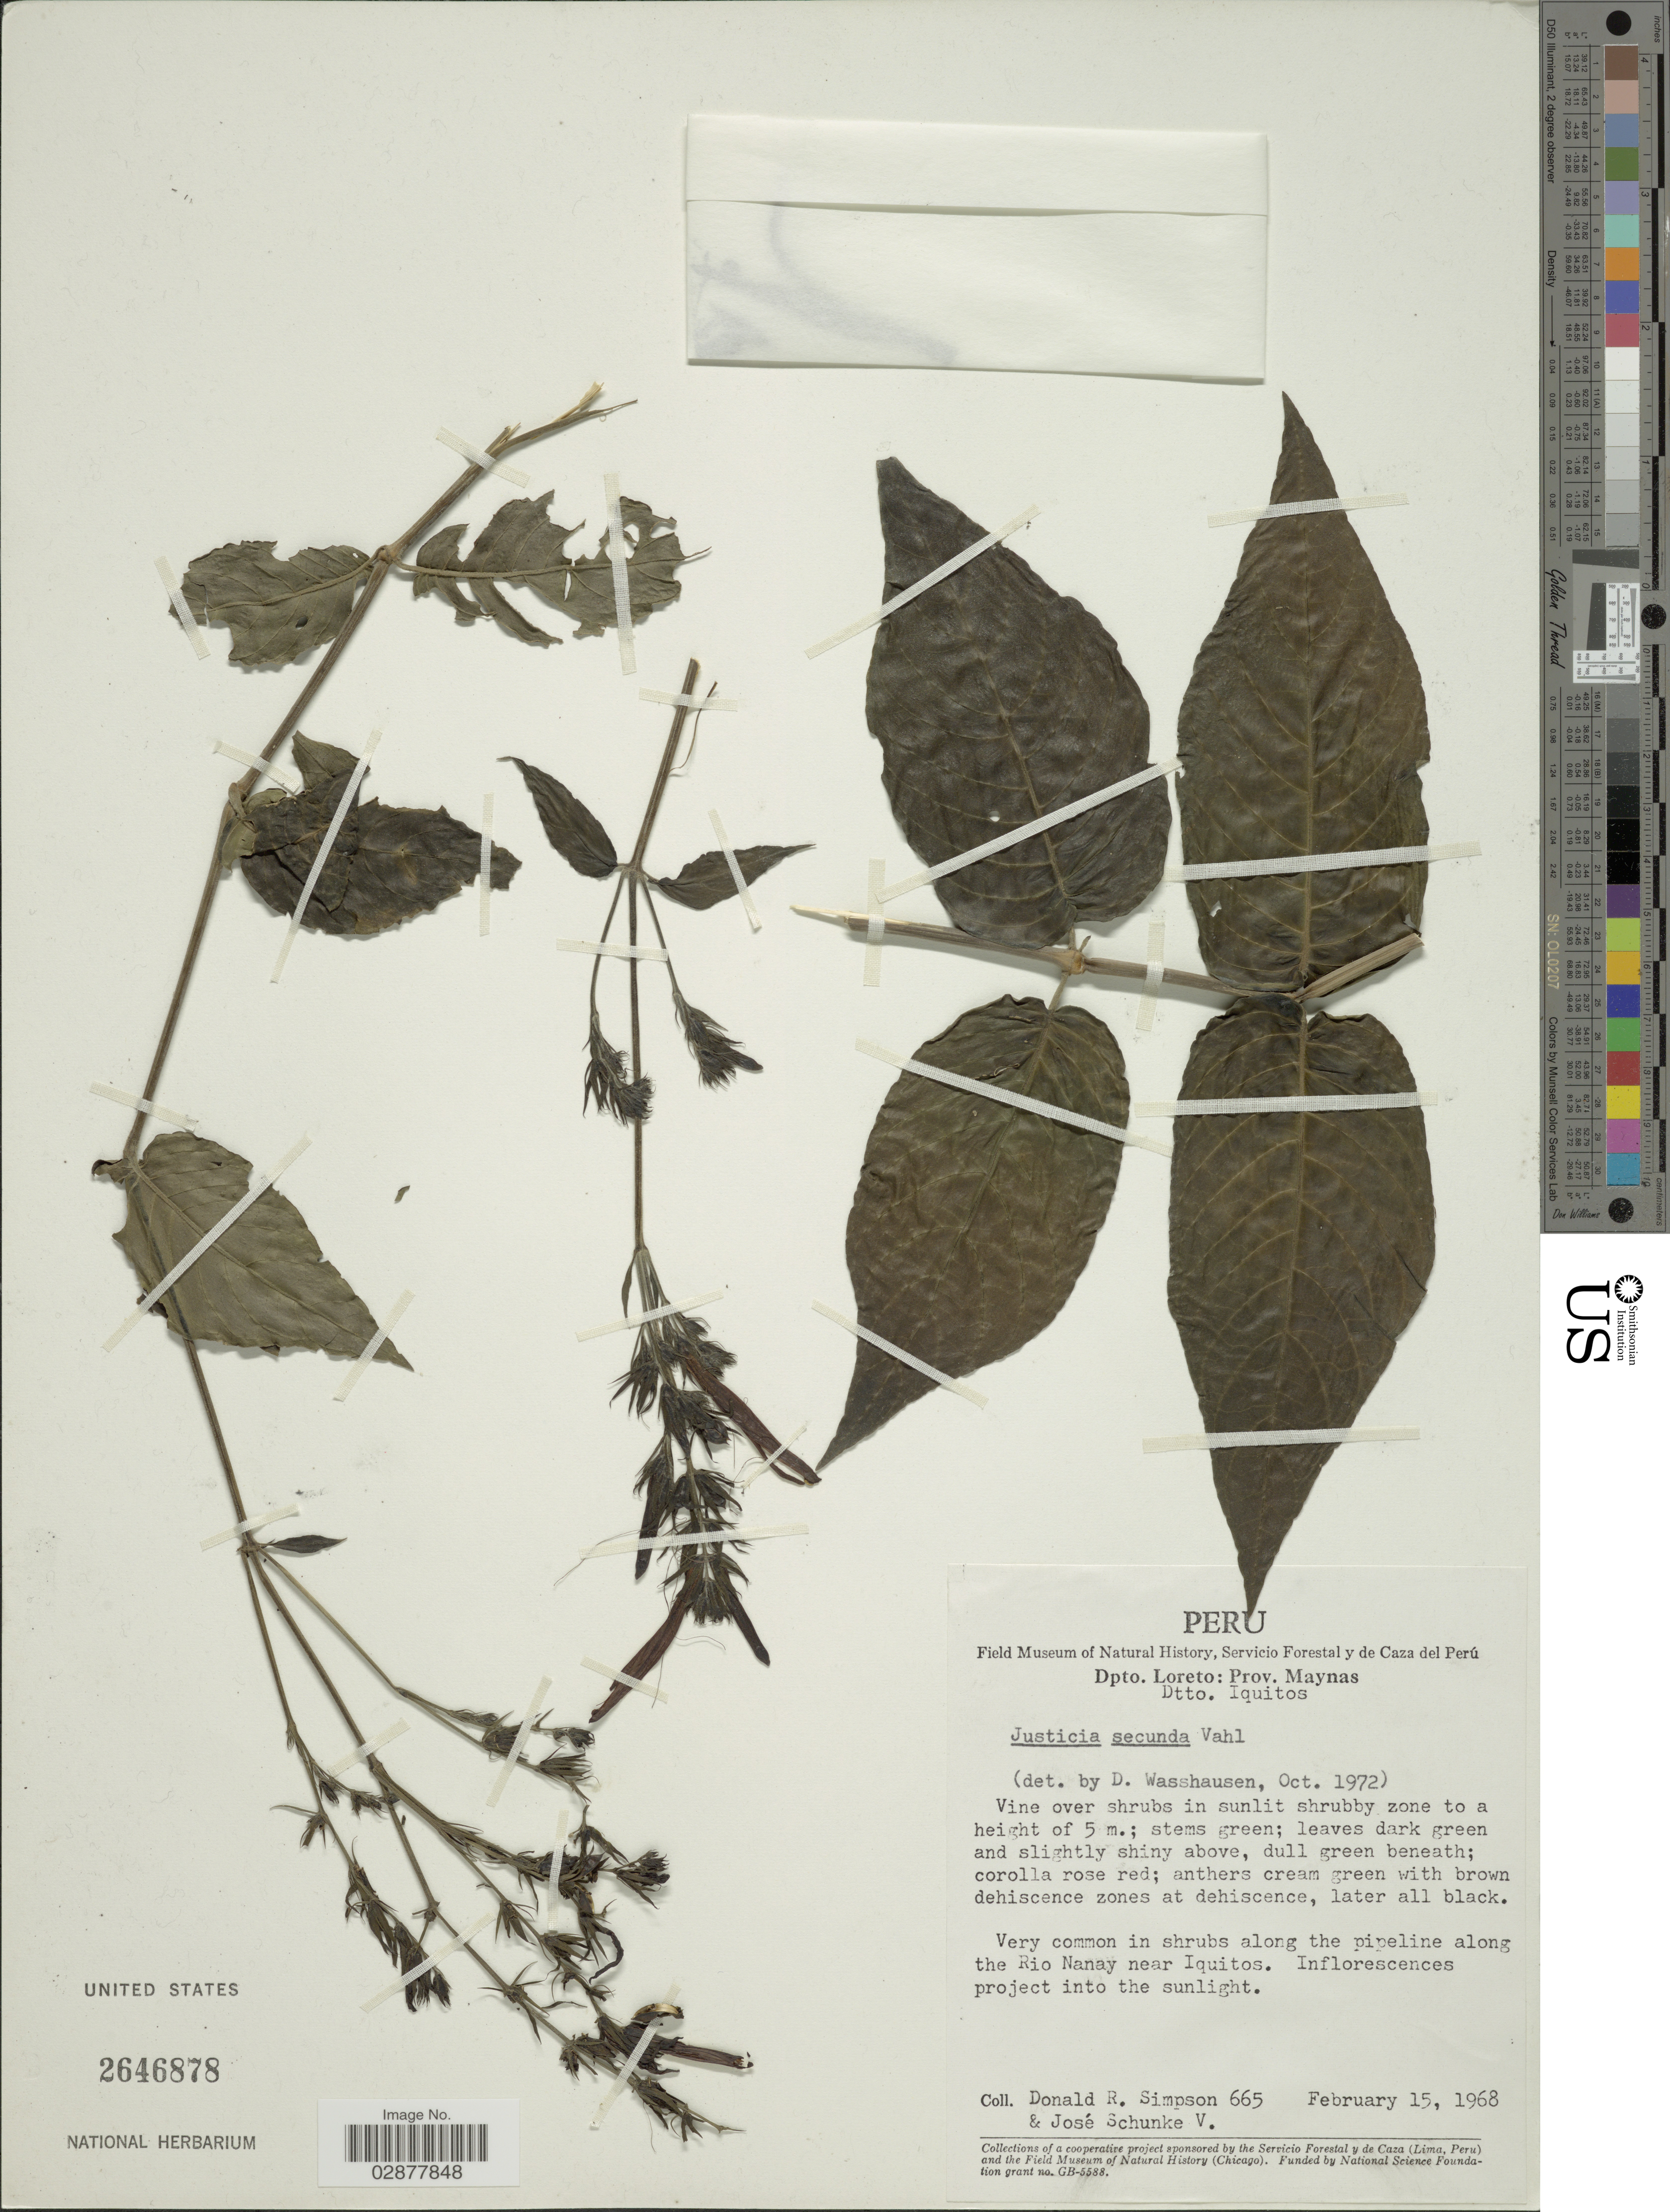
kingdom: Plantae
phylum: Tracheophyta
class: Magnoliopsida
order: Lamiales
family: Acanthaceae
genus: Justicia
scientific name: Justicia calycina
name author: (Nees) V.A.W. Graham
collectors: D. R. Simpson & J. Schunke Vigo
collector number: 665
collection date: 1968-02-15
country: Peru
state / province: Loreto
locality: Dpto. Loreto: Prov. Iquitos. Dtto. Iquitos. Very common in shrubs along the pipeline along the Rio Nanay near Iquitos.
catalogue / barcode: US 2646878